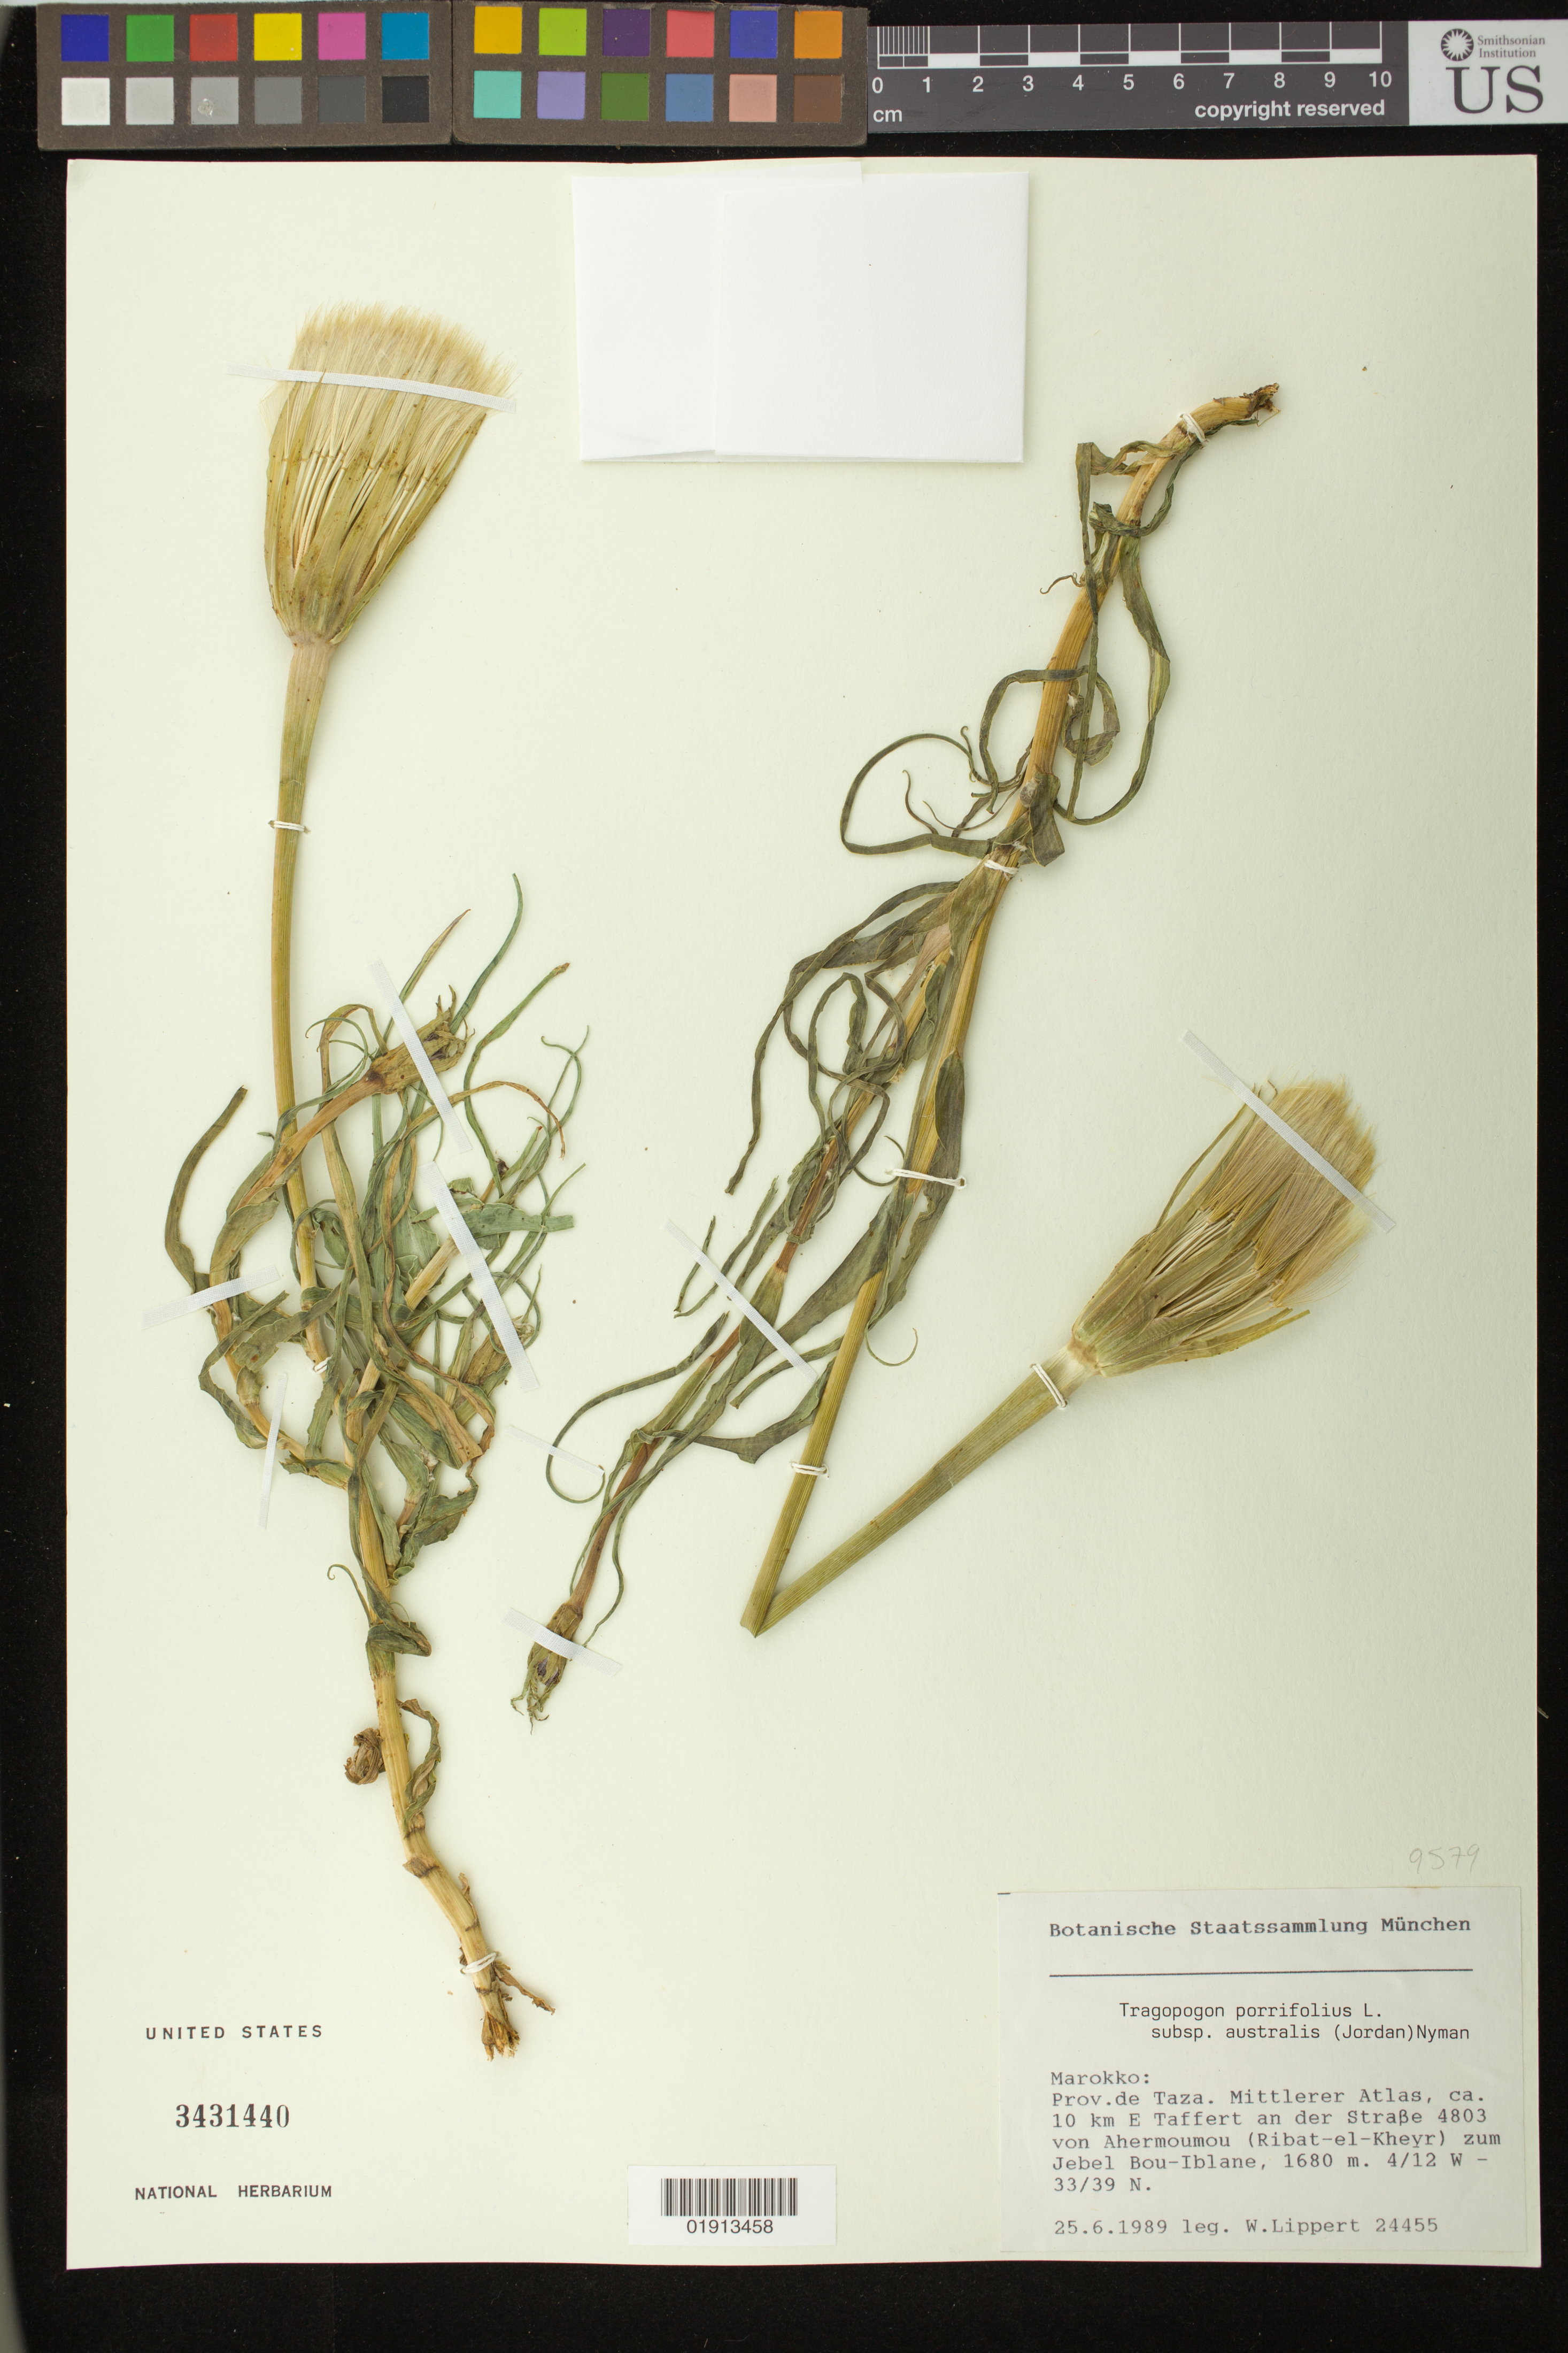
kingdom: Plantae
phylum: Tracheophyta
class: Magnoliopsida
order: Asterales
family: Asteraceae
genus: Tragopogon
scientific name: Tragopogon porrifolius subsp. australis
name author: Nyman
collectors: W. Lippert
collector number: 24455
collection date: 1989-06-25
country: Morocco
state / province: Taza-Al Hoceima-Taounate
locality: Prov. de Taza. Mittlerer Atlas, ca. 10 km E Taffert an der Straße 4803 von Ahermoumou (Ribat-el-Kheyr) zum Jebel Bou Iblane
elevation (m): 1680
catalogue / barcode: US 3431440